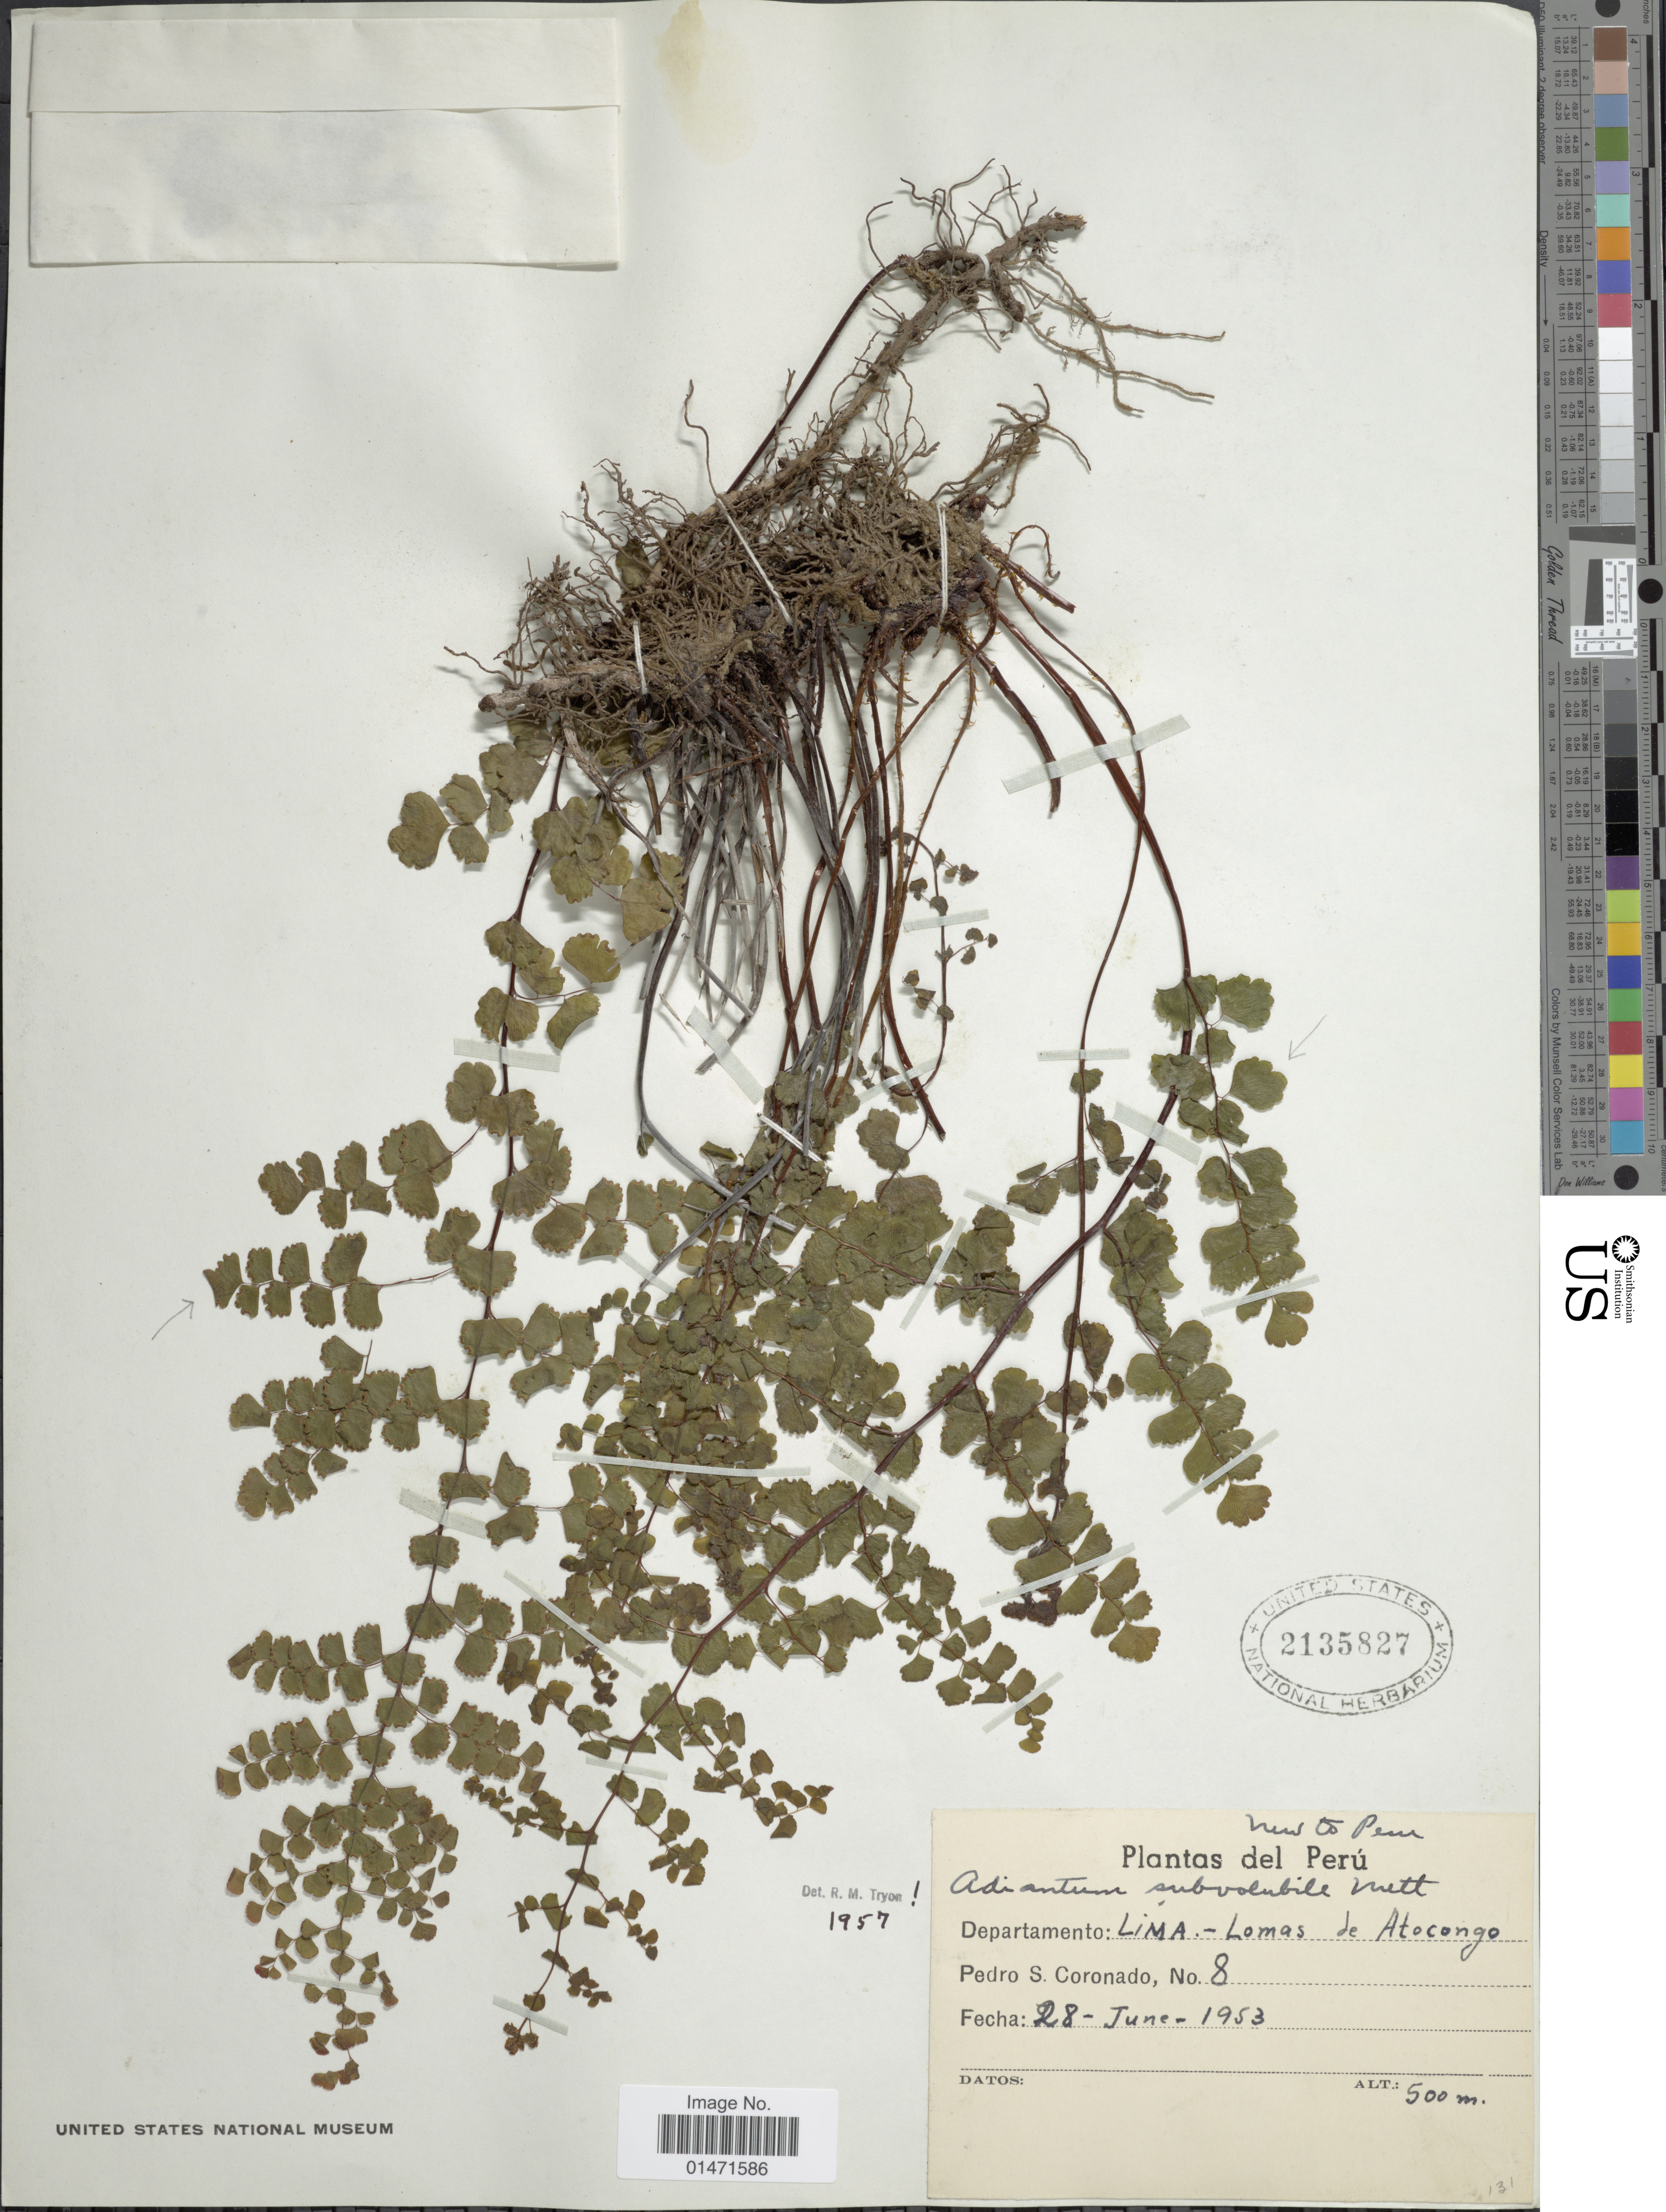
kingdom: Plantae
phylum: Tracheophyta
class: Polypodiopsida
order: Polypodiales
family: Pteridaceae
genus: Adiantum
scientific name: Adiantum subvolubile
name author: Mett. ex Kuhn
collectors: P. Coronado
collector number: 8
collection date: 1953-06-28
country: Peru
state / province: Lima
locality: Lomas de Atocongo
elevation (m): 500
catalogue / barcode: US 2135827